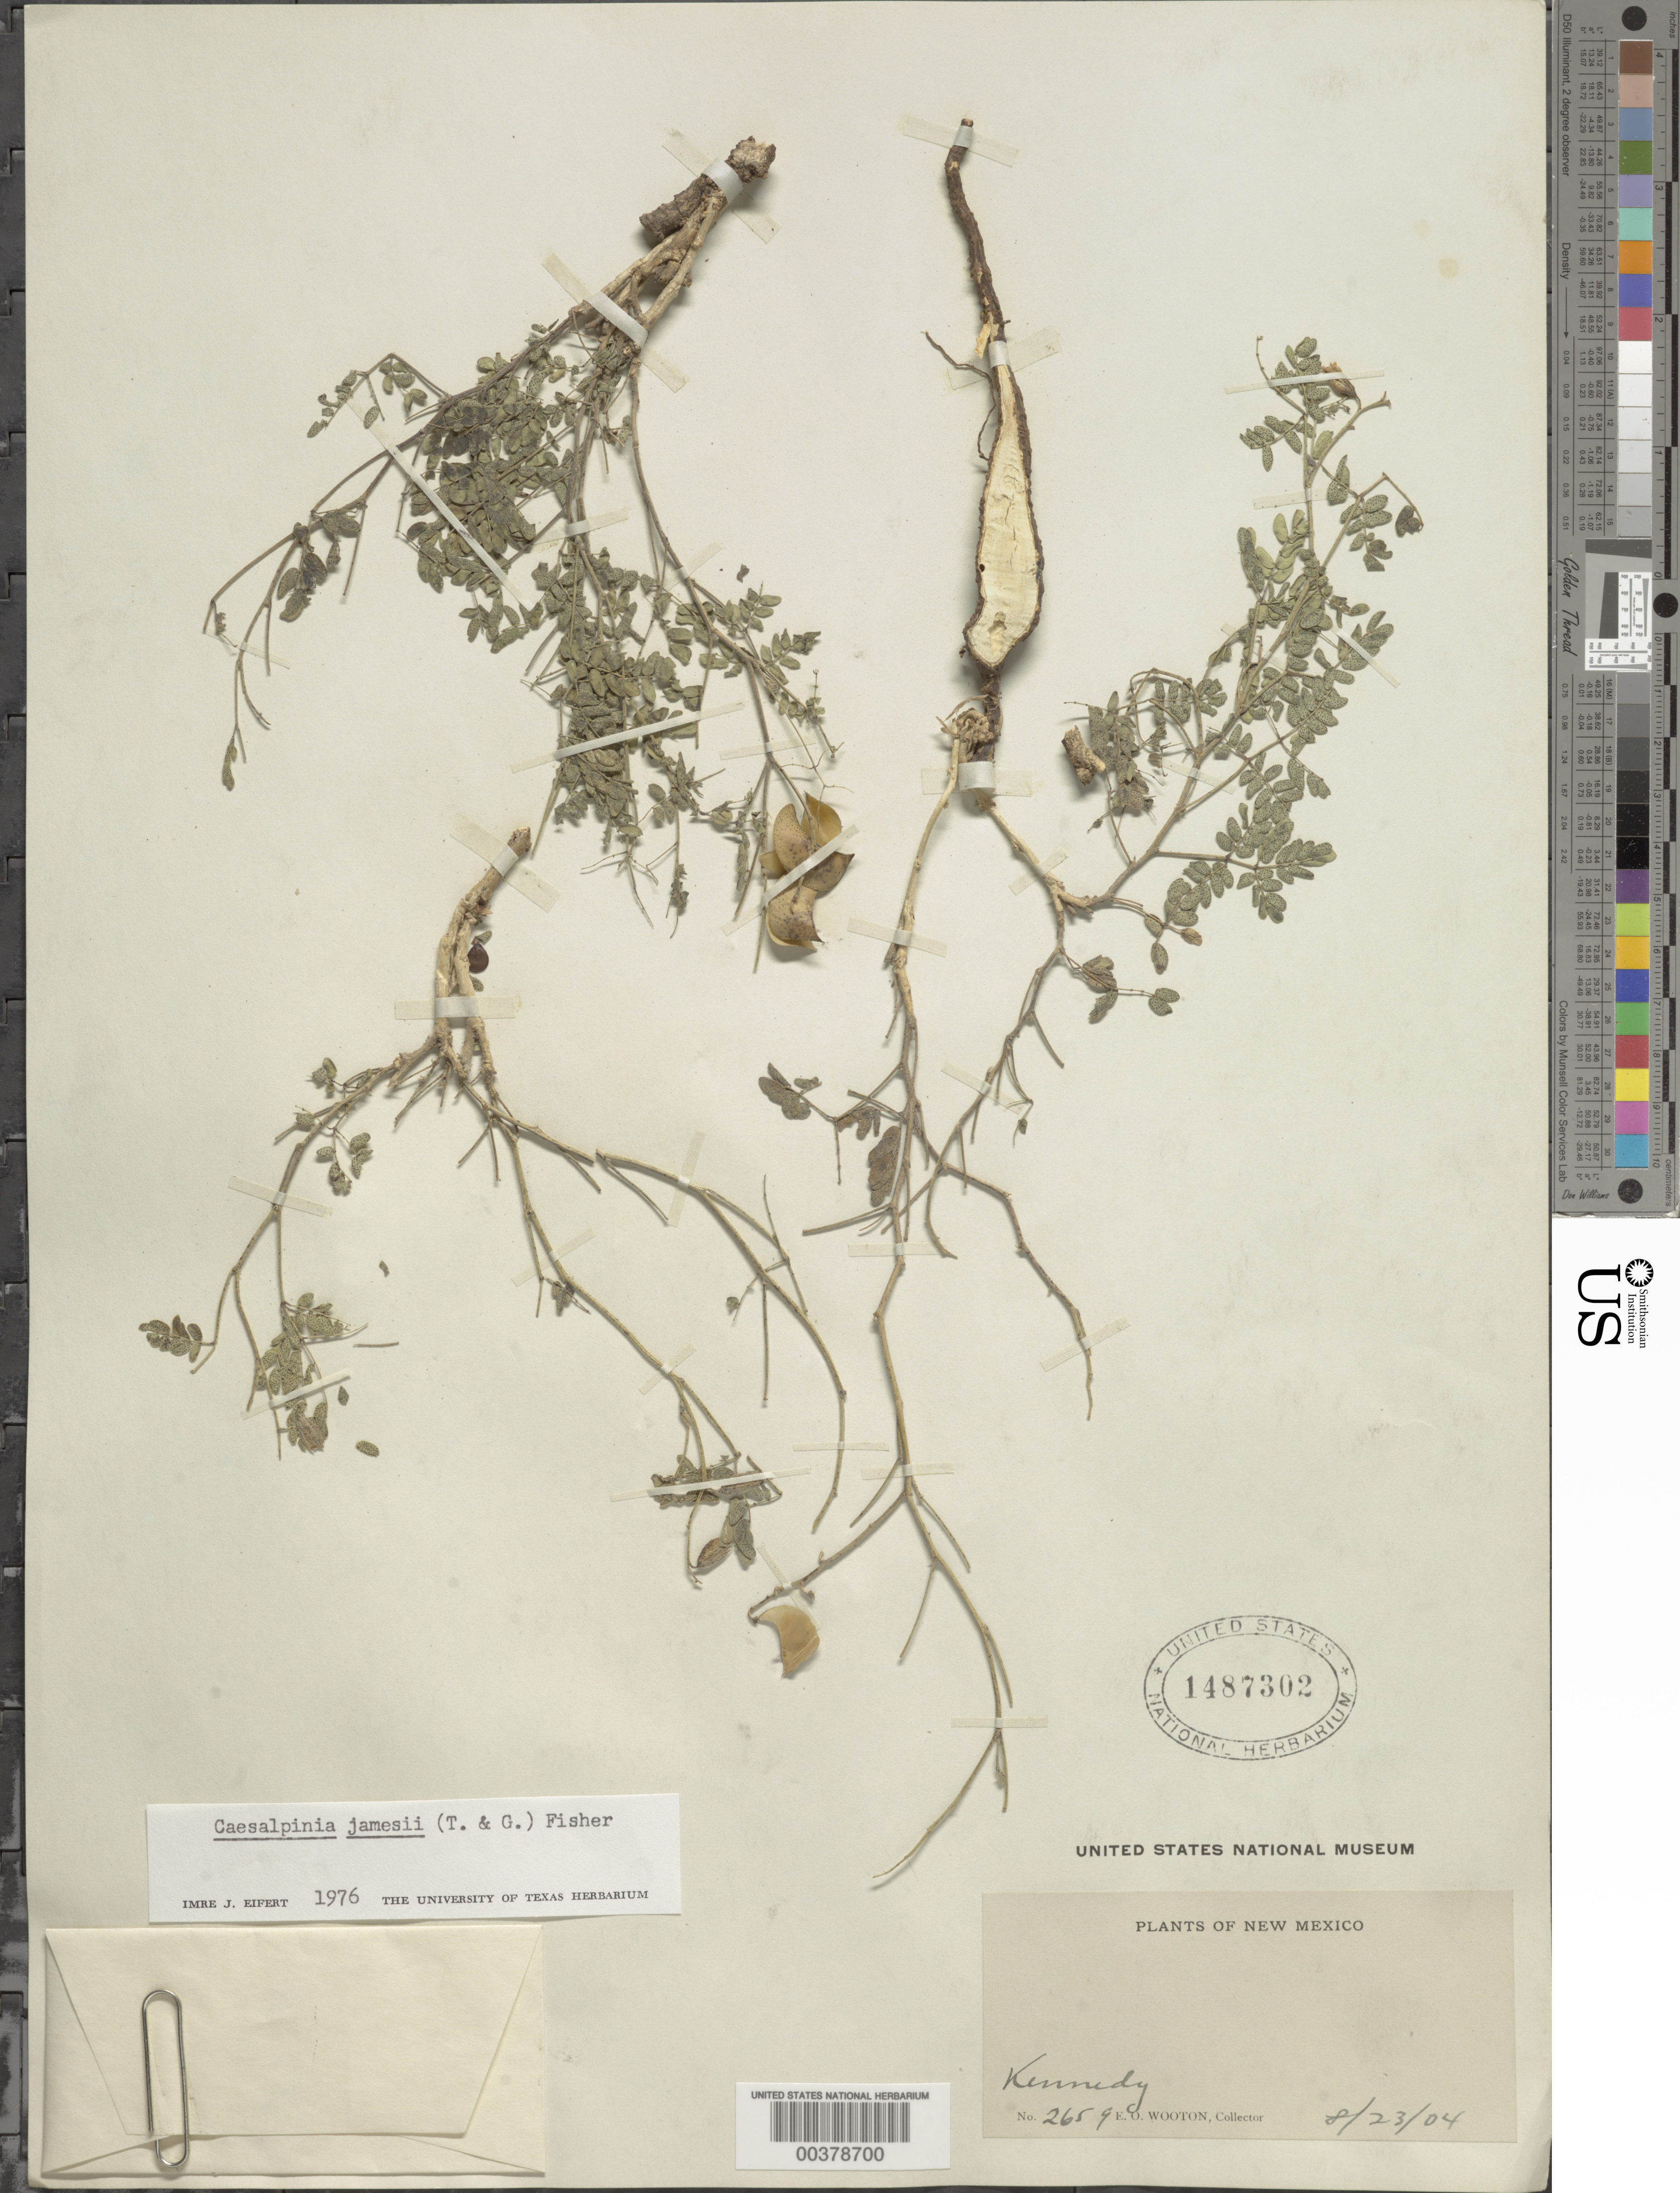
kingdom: Plantae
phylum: Tracheophyta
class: Magnoliopsida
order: Fabales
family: Fabaceae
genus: Pomaria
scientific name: Pomaria jamesii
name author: (Torr. & A. Gray) Walp.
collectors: E. O. Wooton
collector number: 2659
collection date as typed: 23 Aug 1904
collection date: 1904-08-23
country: United States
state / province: New Mexico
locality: Kennedy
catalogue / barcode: US 1487302